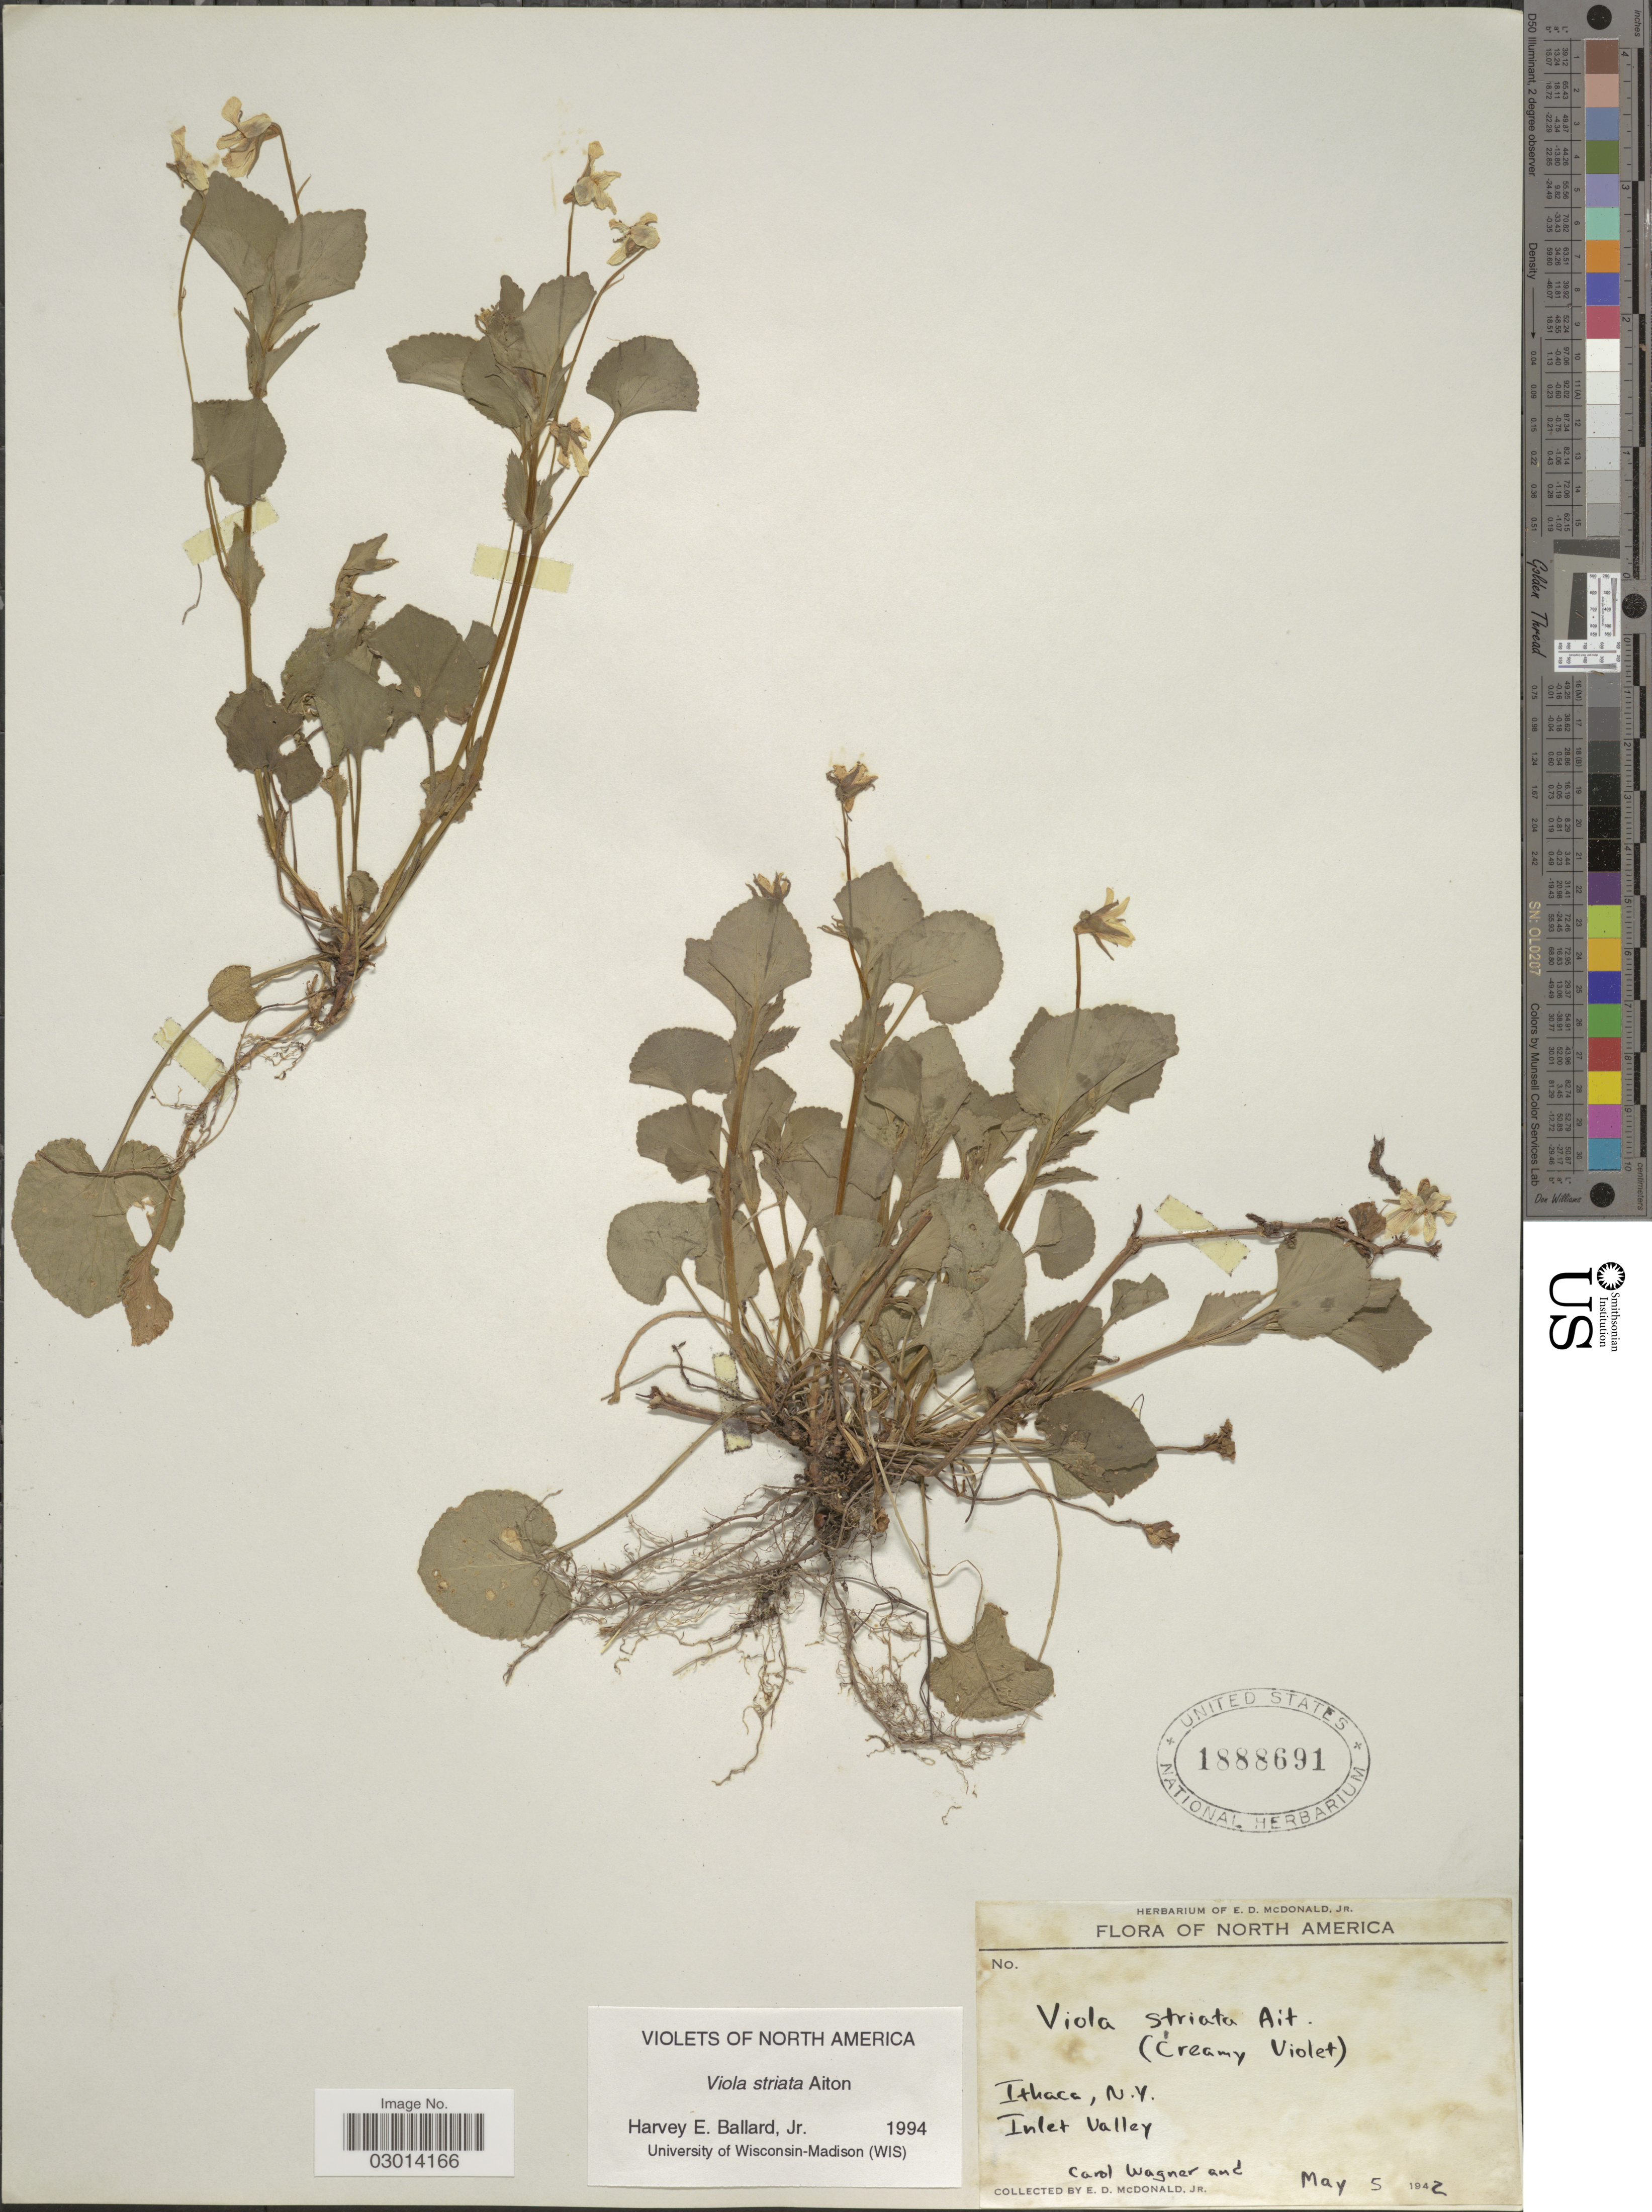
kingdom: Plantae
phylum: Tracheophyta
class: Magnoliopsida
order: Malpighiales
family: Violaceae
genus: Viola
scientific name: Viola rostrata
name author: Pursh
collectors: C. Wagner & E. D. McDonald Jr.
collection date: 1942-05-05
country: United States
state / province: New York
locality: Ithaca, N. Y. Inlet Valley.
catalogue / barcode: US 1888691